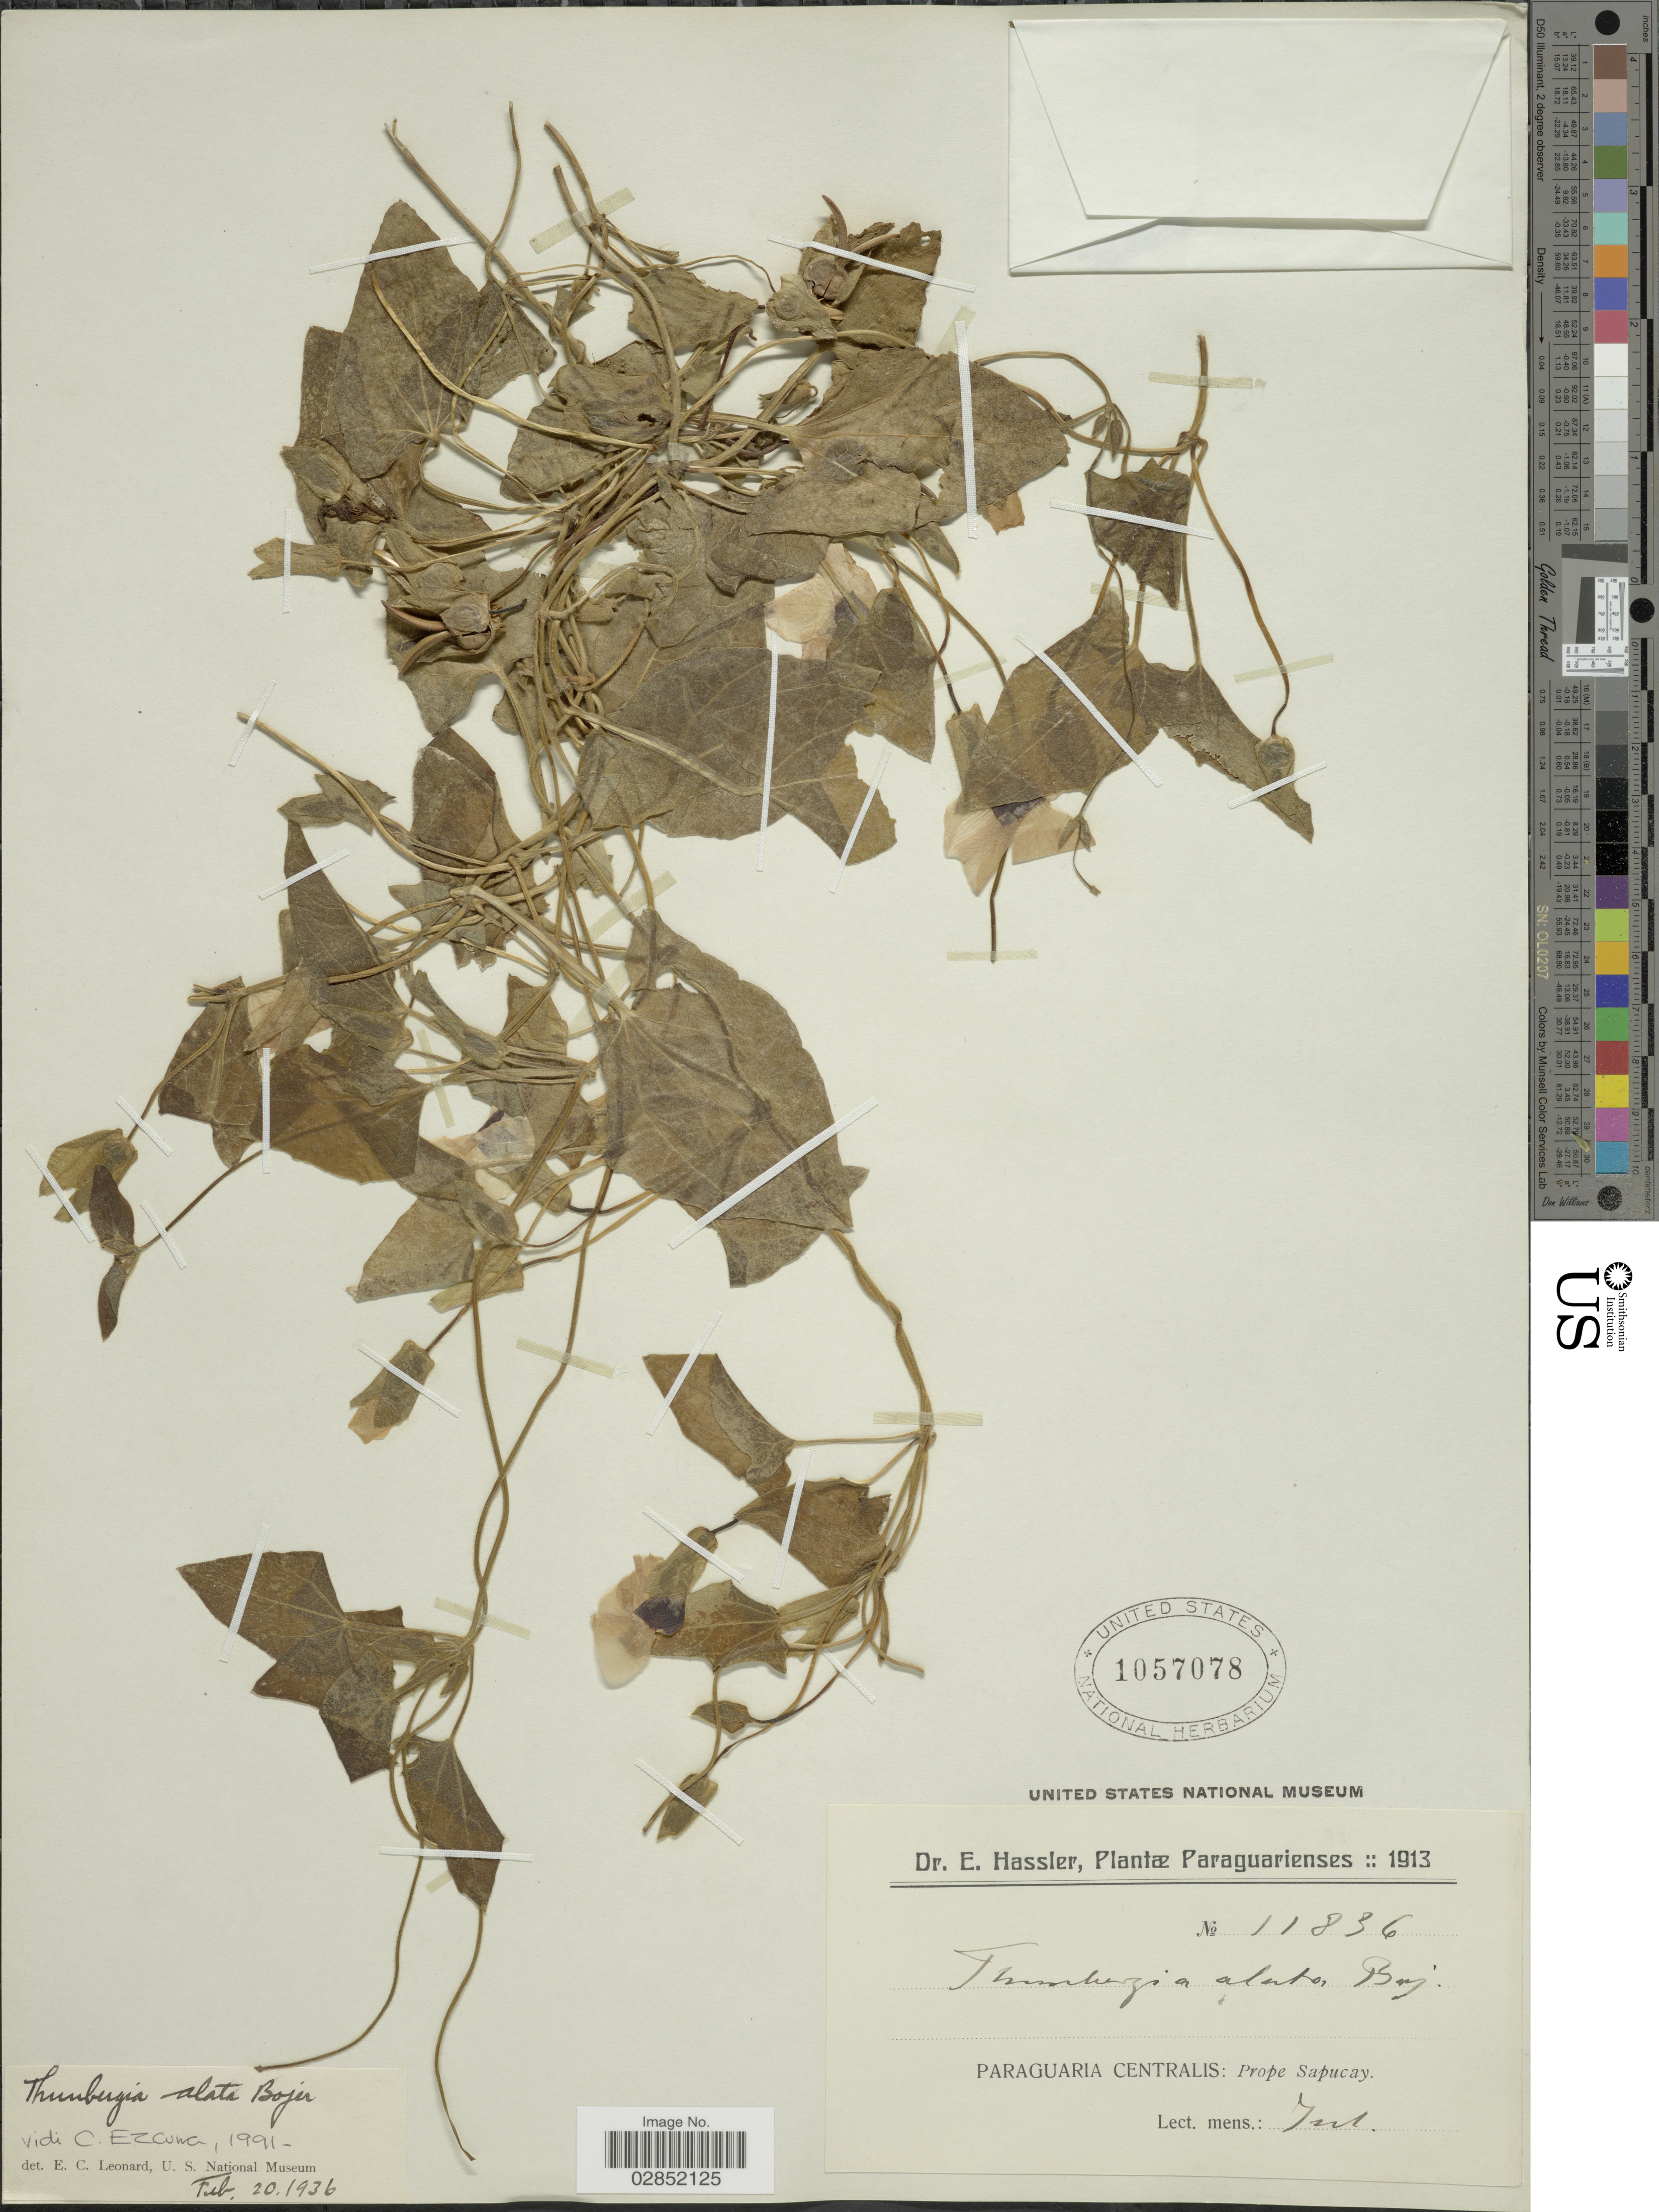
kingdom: Plantae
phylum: Tracheophyta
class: Magnoliopsida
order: Lamiales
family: Acanthaceae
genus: Thunbergia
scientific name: Thunbergia alata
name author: Bojer ex Sims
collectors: E. Hassler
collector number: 11836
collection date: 1913-07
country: Paraguay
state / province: Central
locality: Paraguaria Centralis: Prope Sapucay.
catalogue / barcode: US 1057078